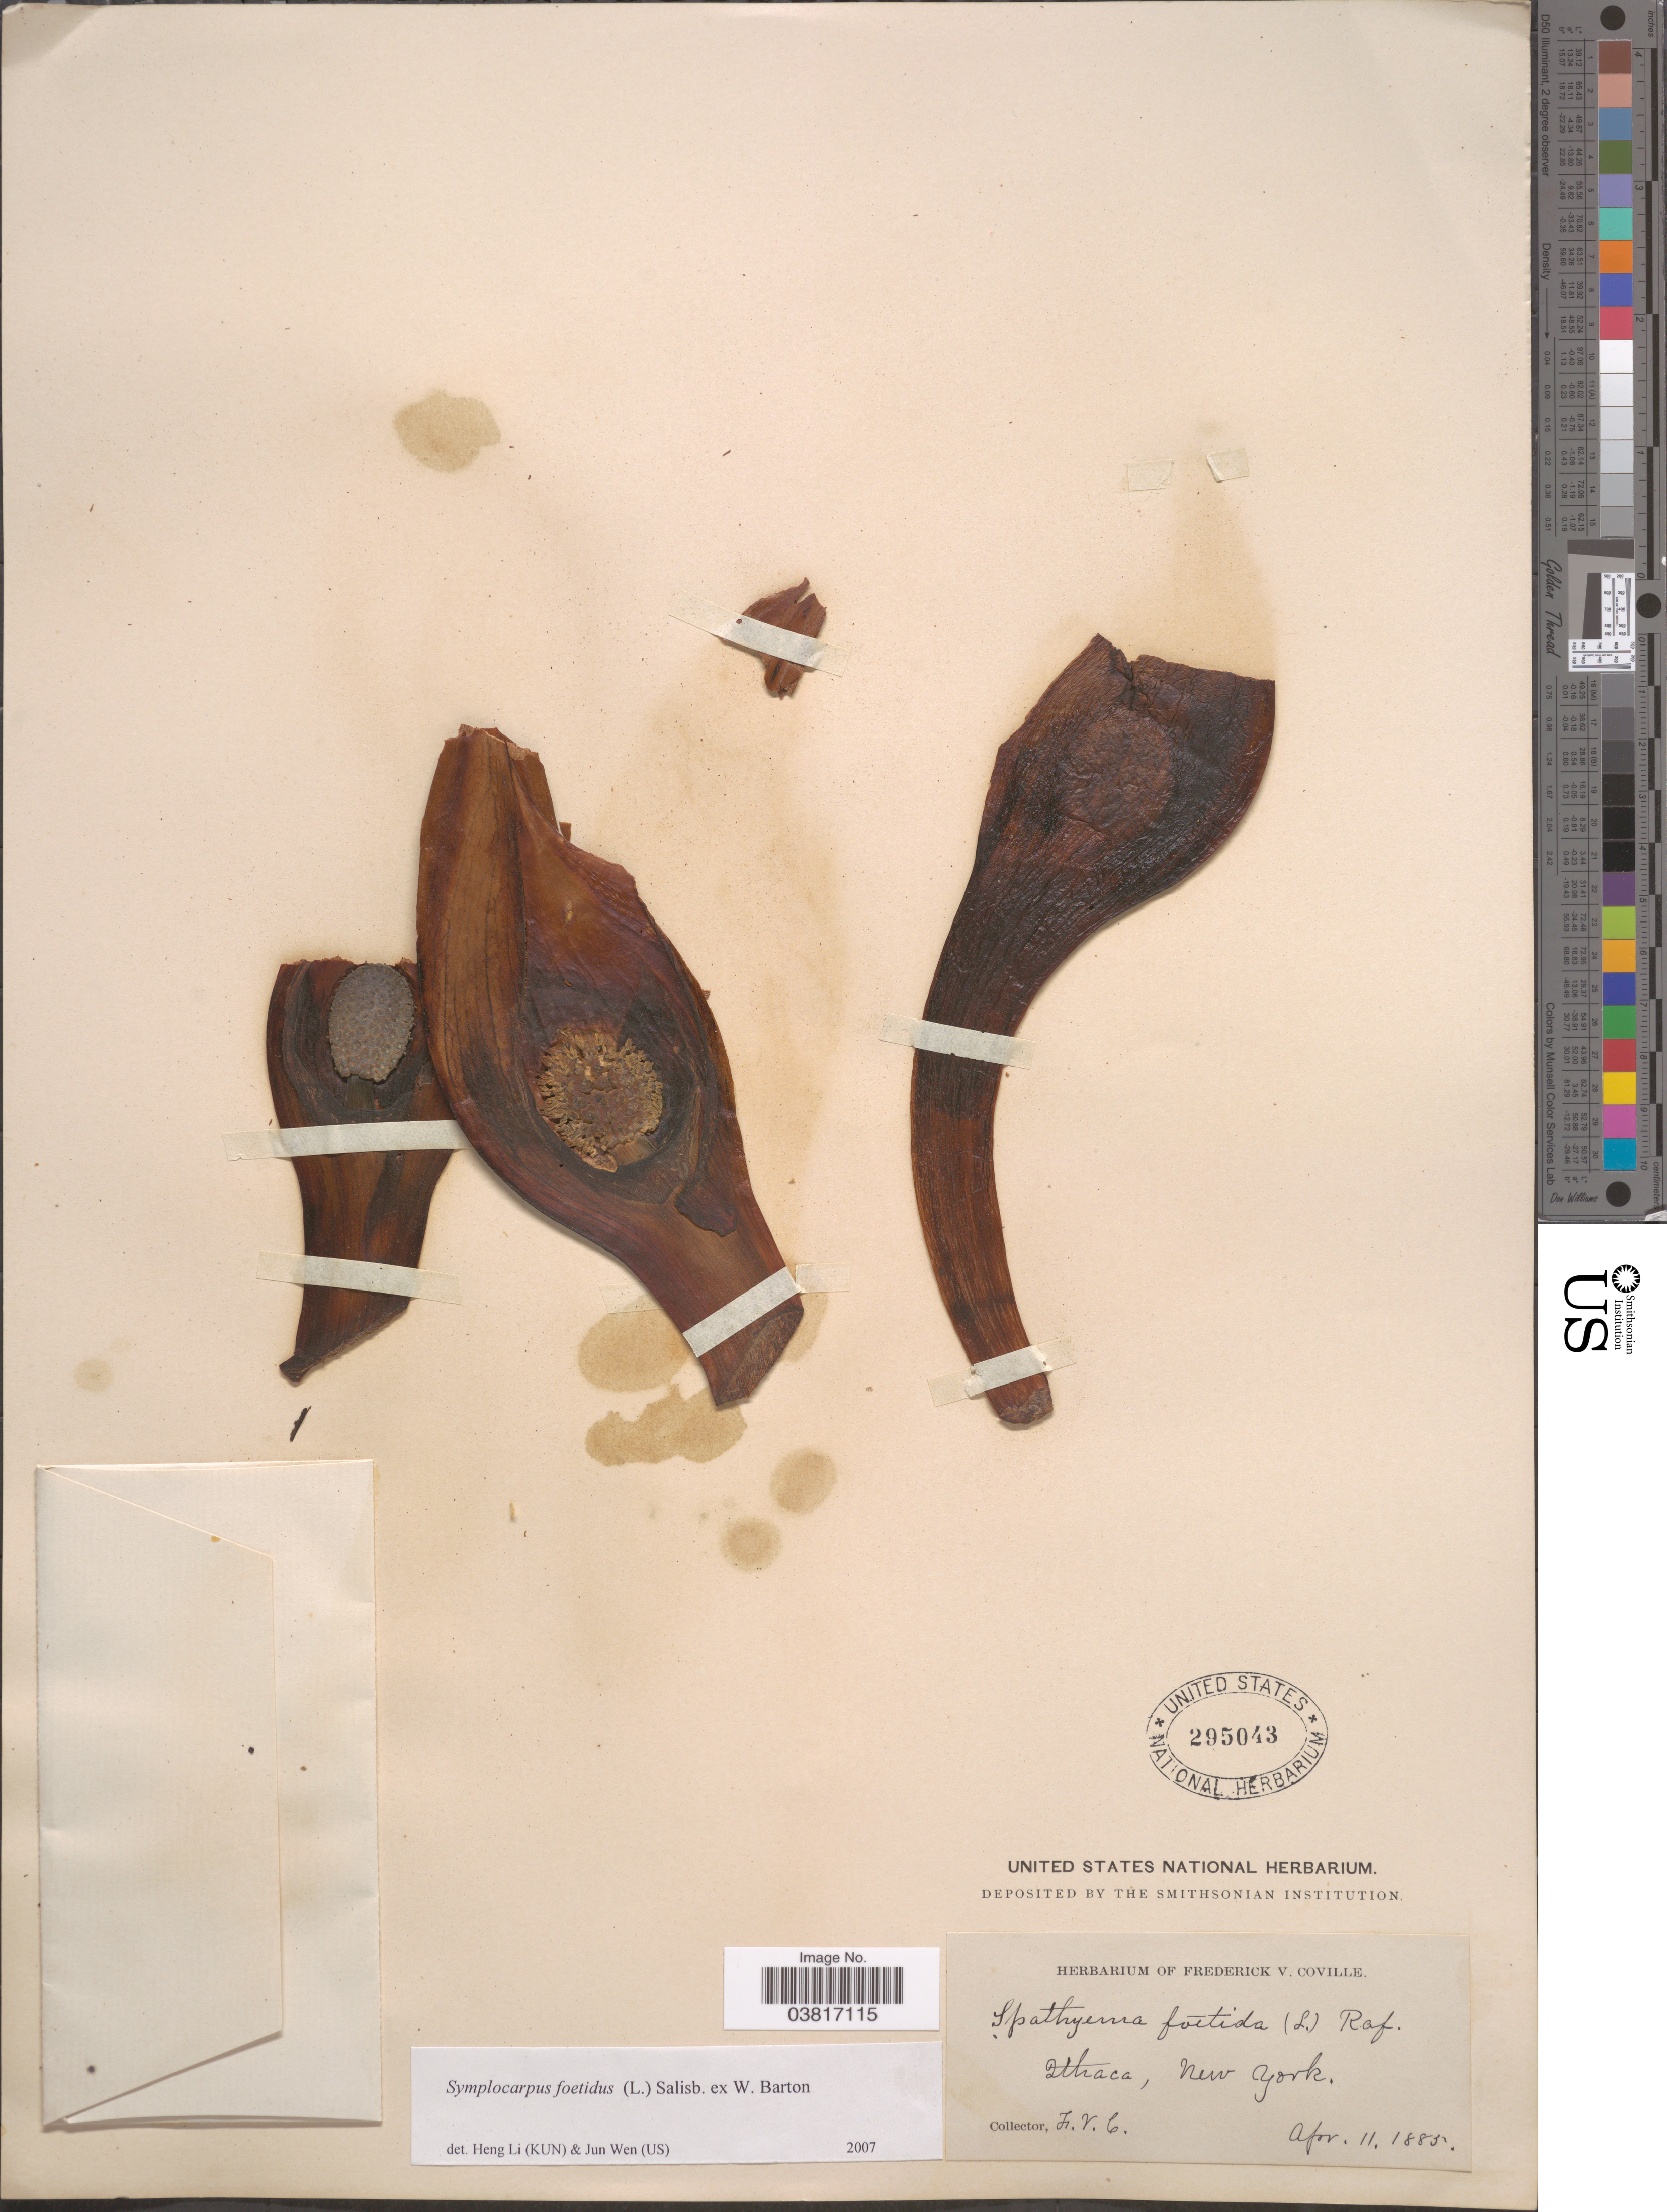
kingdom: Plantae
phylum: Tracheophyta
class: Liliopsida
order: Alismatales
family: Araceae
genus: Symplocarpus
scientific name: Symplocarpus foetidus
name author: (L.) W. Salisb. ex W.P.C. Barton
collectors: F. V. Coville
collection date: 1885-04-11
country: United States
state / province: New York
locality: Ithaca.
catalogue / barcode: US 295043